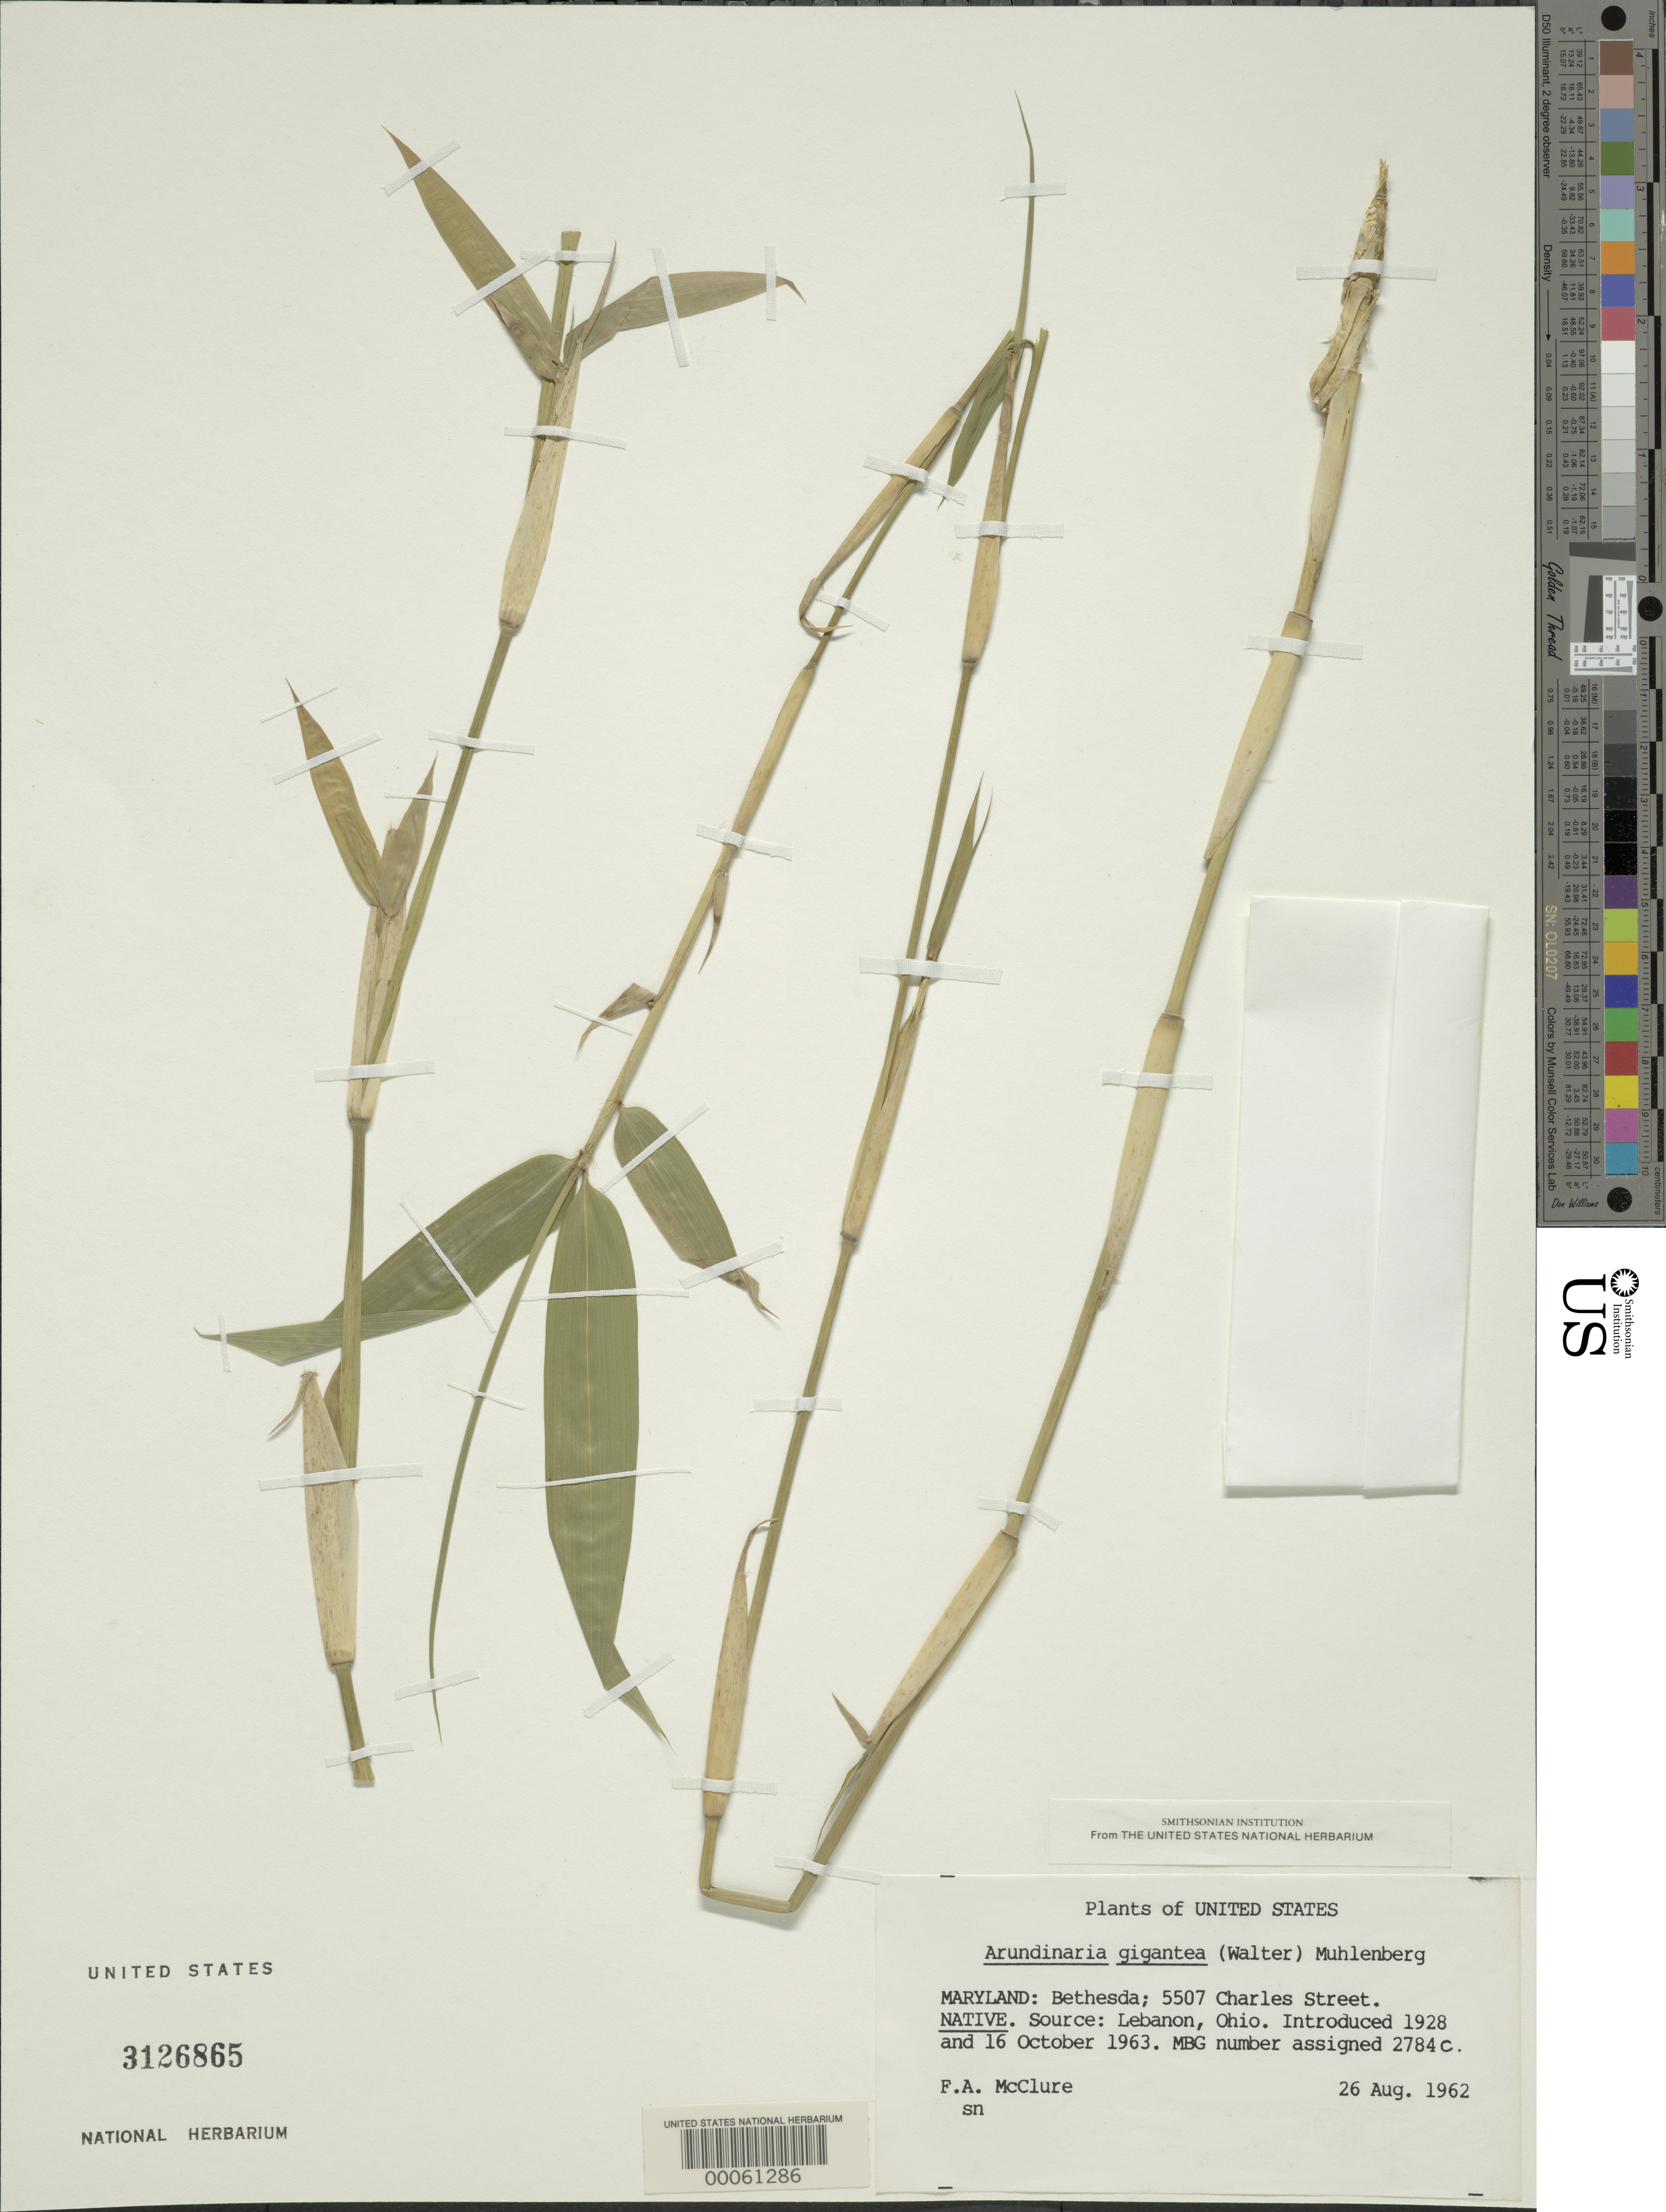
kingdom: Plantae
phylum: Tracheophyta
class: Liliopsida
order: Poales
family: Poaceae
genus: Arundinaria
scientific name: Arundinaria gigantea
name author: (Walter) Muhl.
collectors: F. A. McClure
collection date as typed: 26 Aug 1962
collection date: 1962-08-26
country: United States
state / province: Maryland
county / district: Montgomery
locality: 5507 Charles Street, Bethesda (McClure's garden)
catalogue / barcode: US 3126865